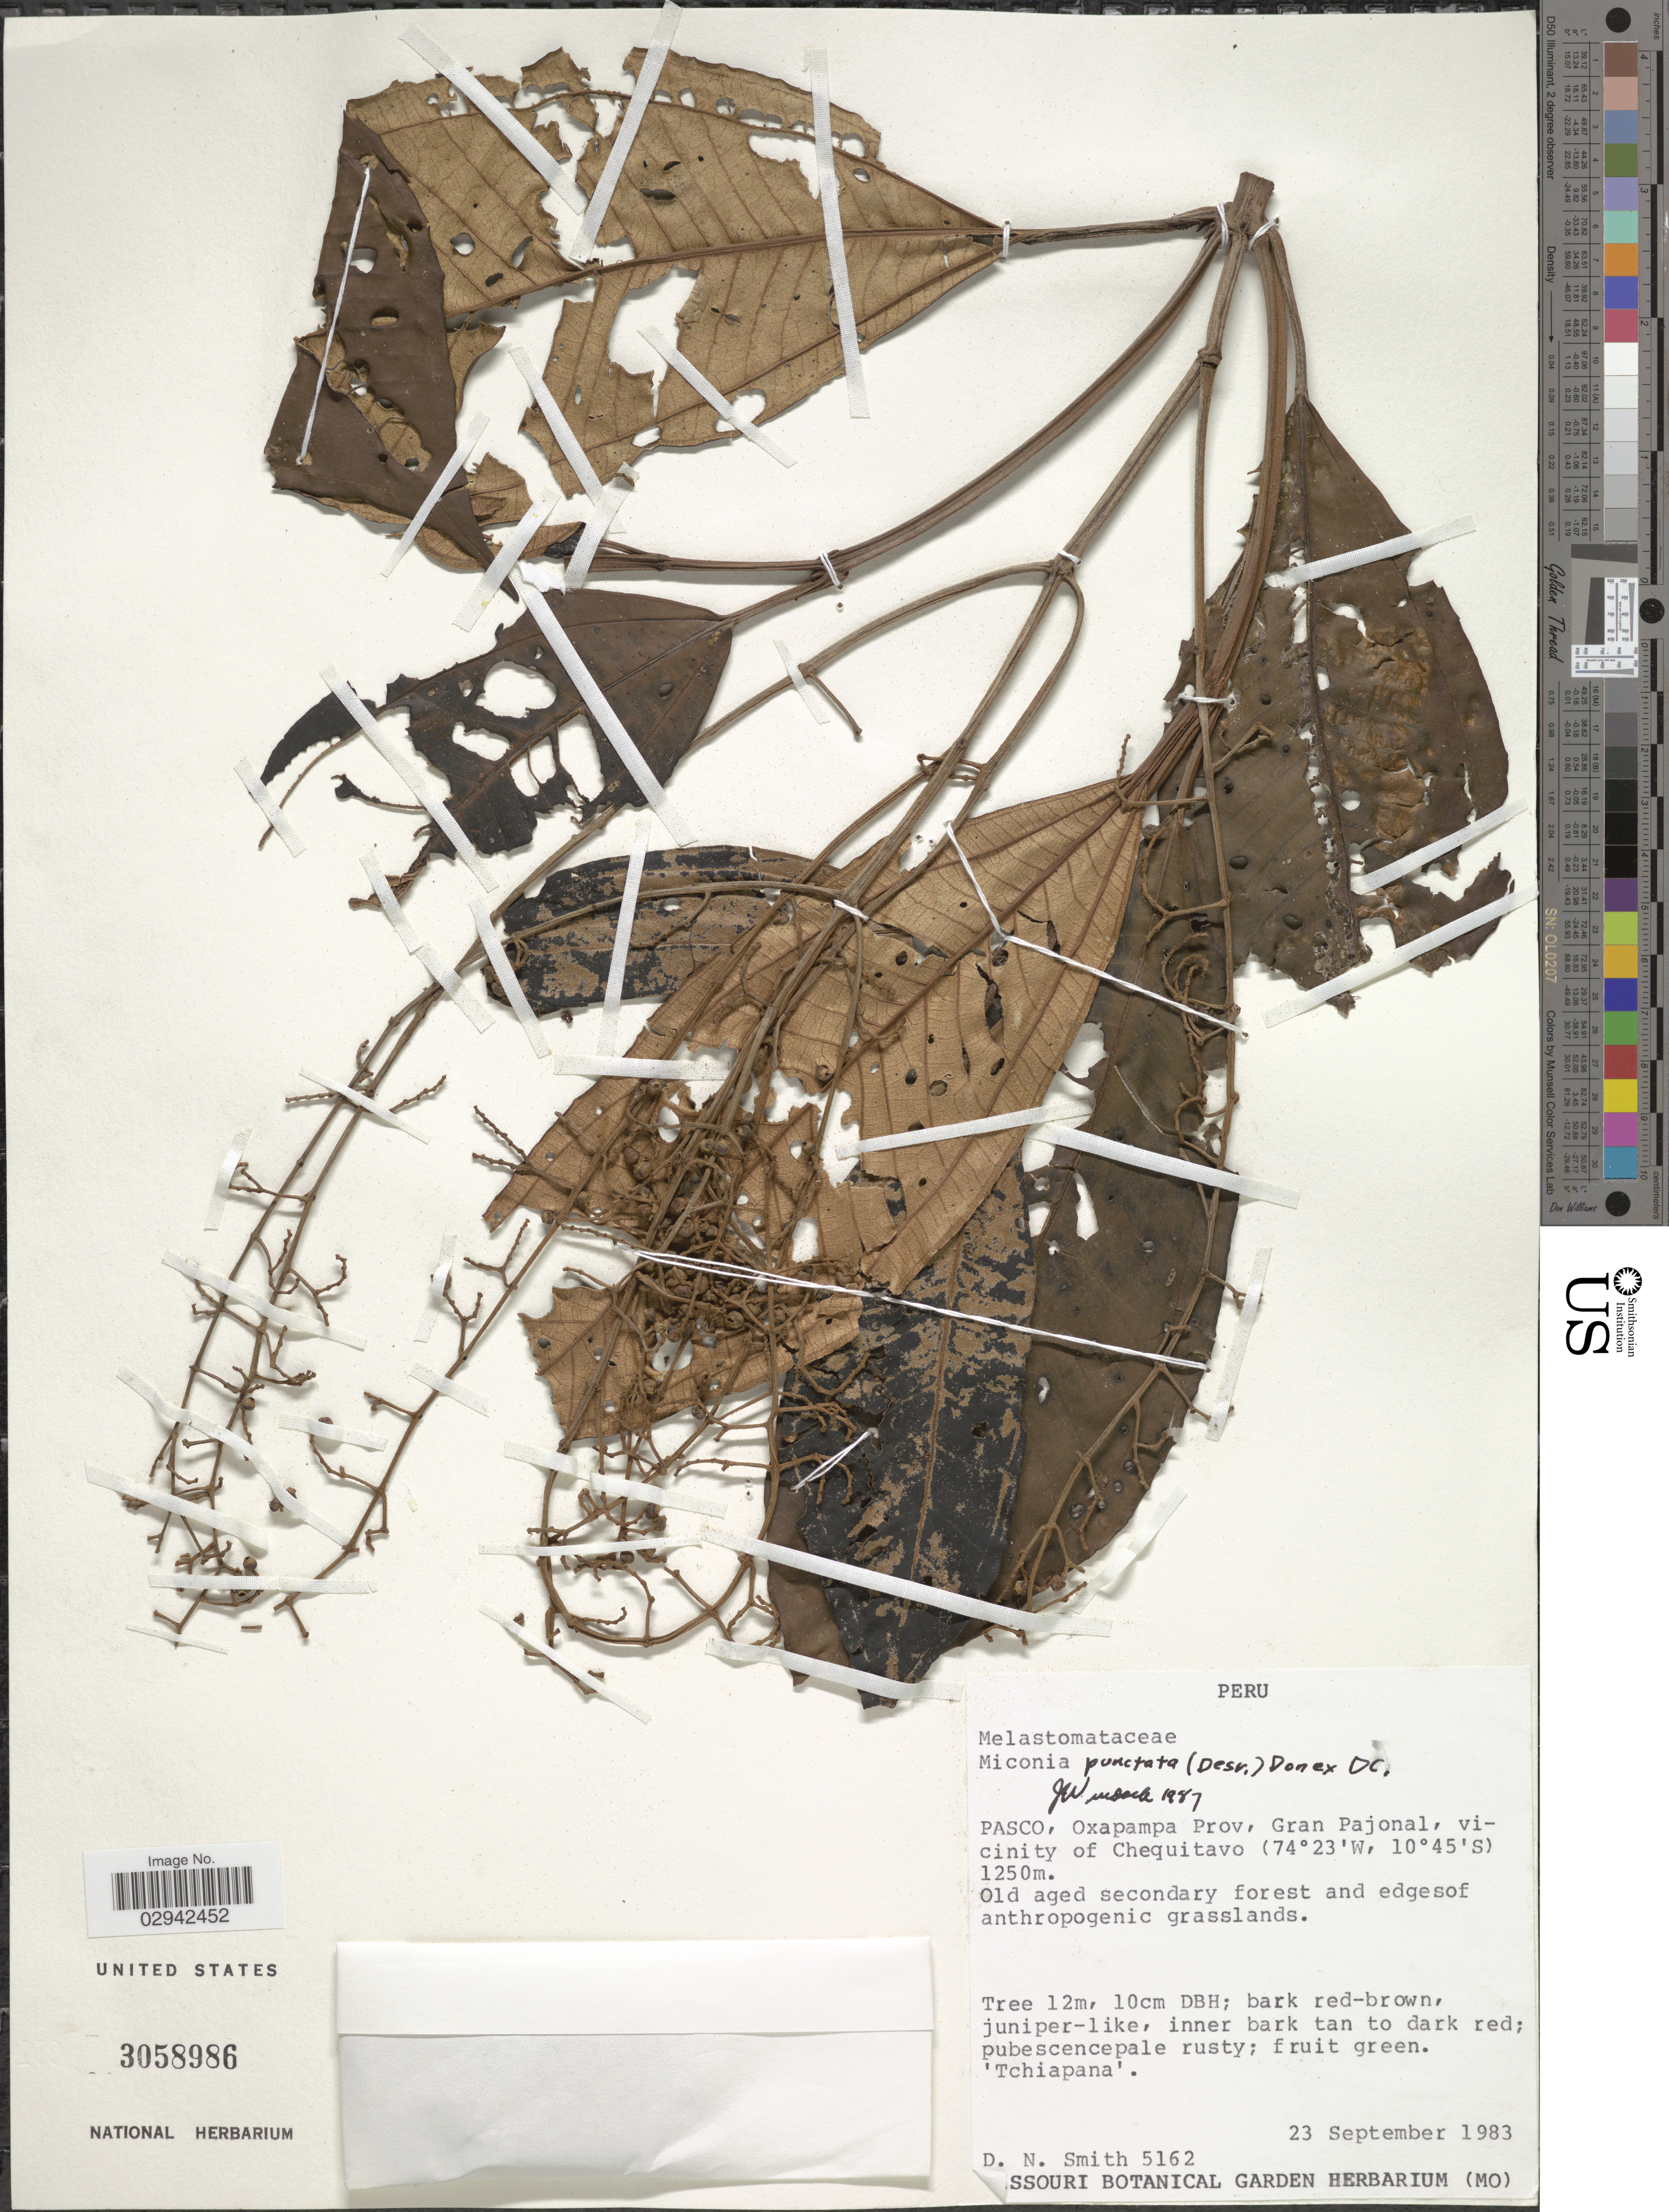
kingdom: Plantae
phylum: Tracheophyta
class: Magnoliopsida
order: Myrtales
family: Melastomataceae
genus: Miconia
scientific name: Miconia punctata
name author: (Desr.) D. Don ex DC.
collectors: D. Smith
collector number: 5162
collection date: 1983-09-23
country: Peru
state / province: Pasco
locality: Oxapampa Prov, Gran Pajonal, vicinity of Chequitavo.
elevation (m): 1250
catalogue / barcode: US 3058986